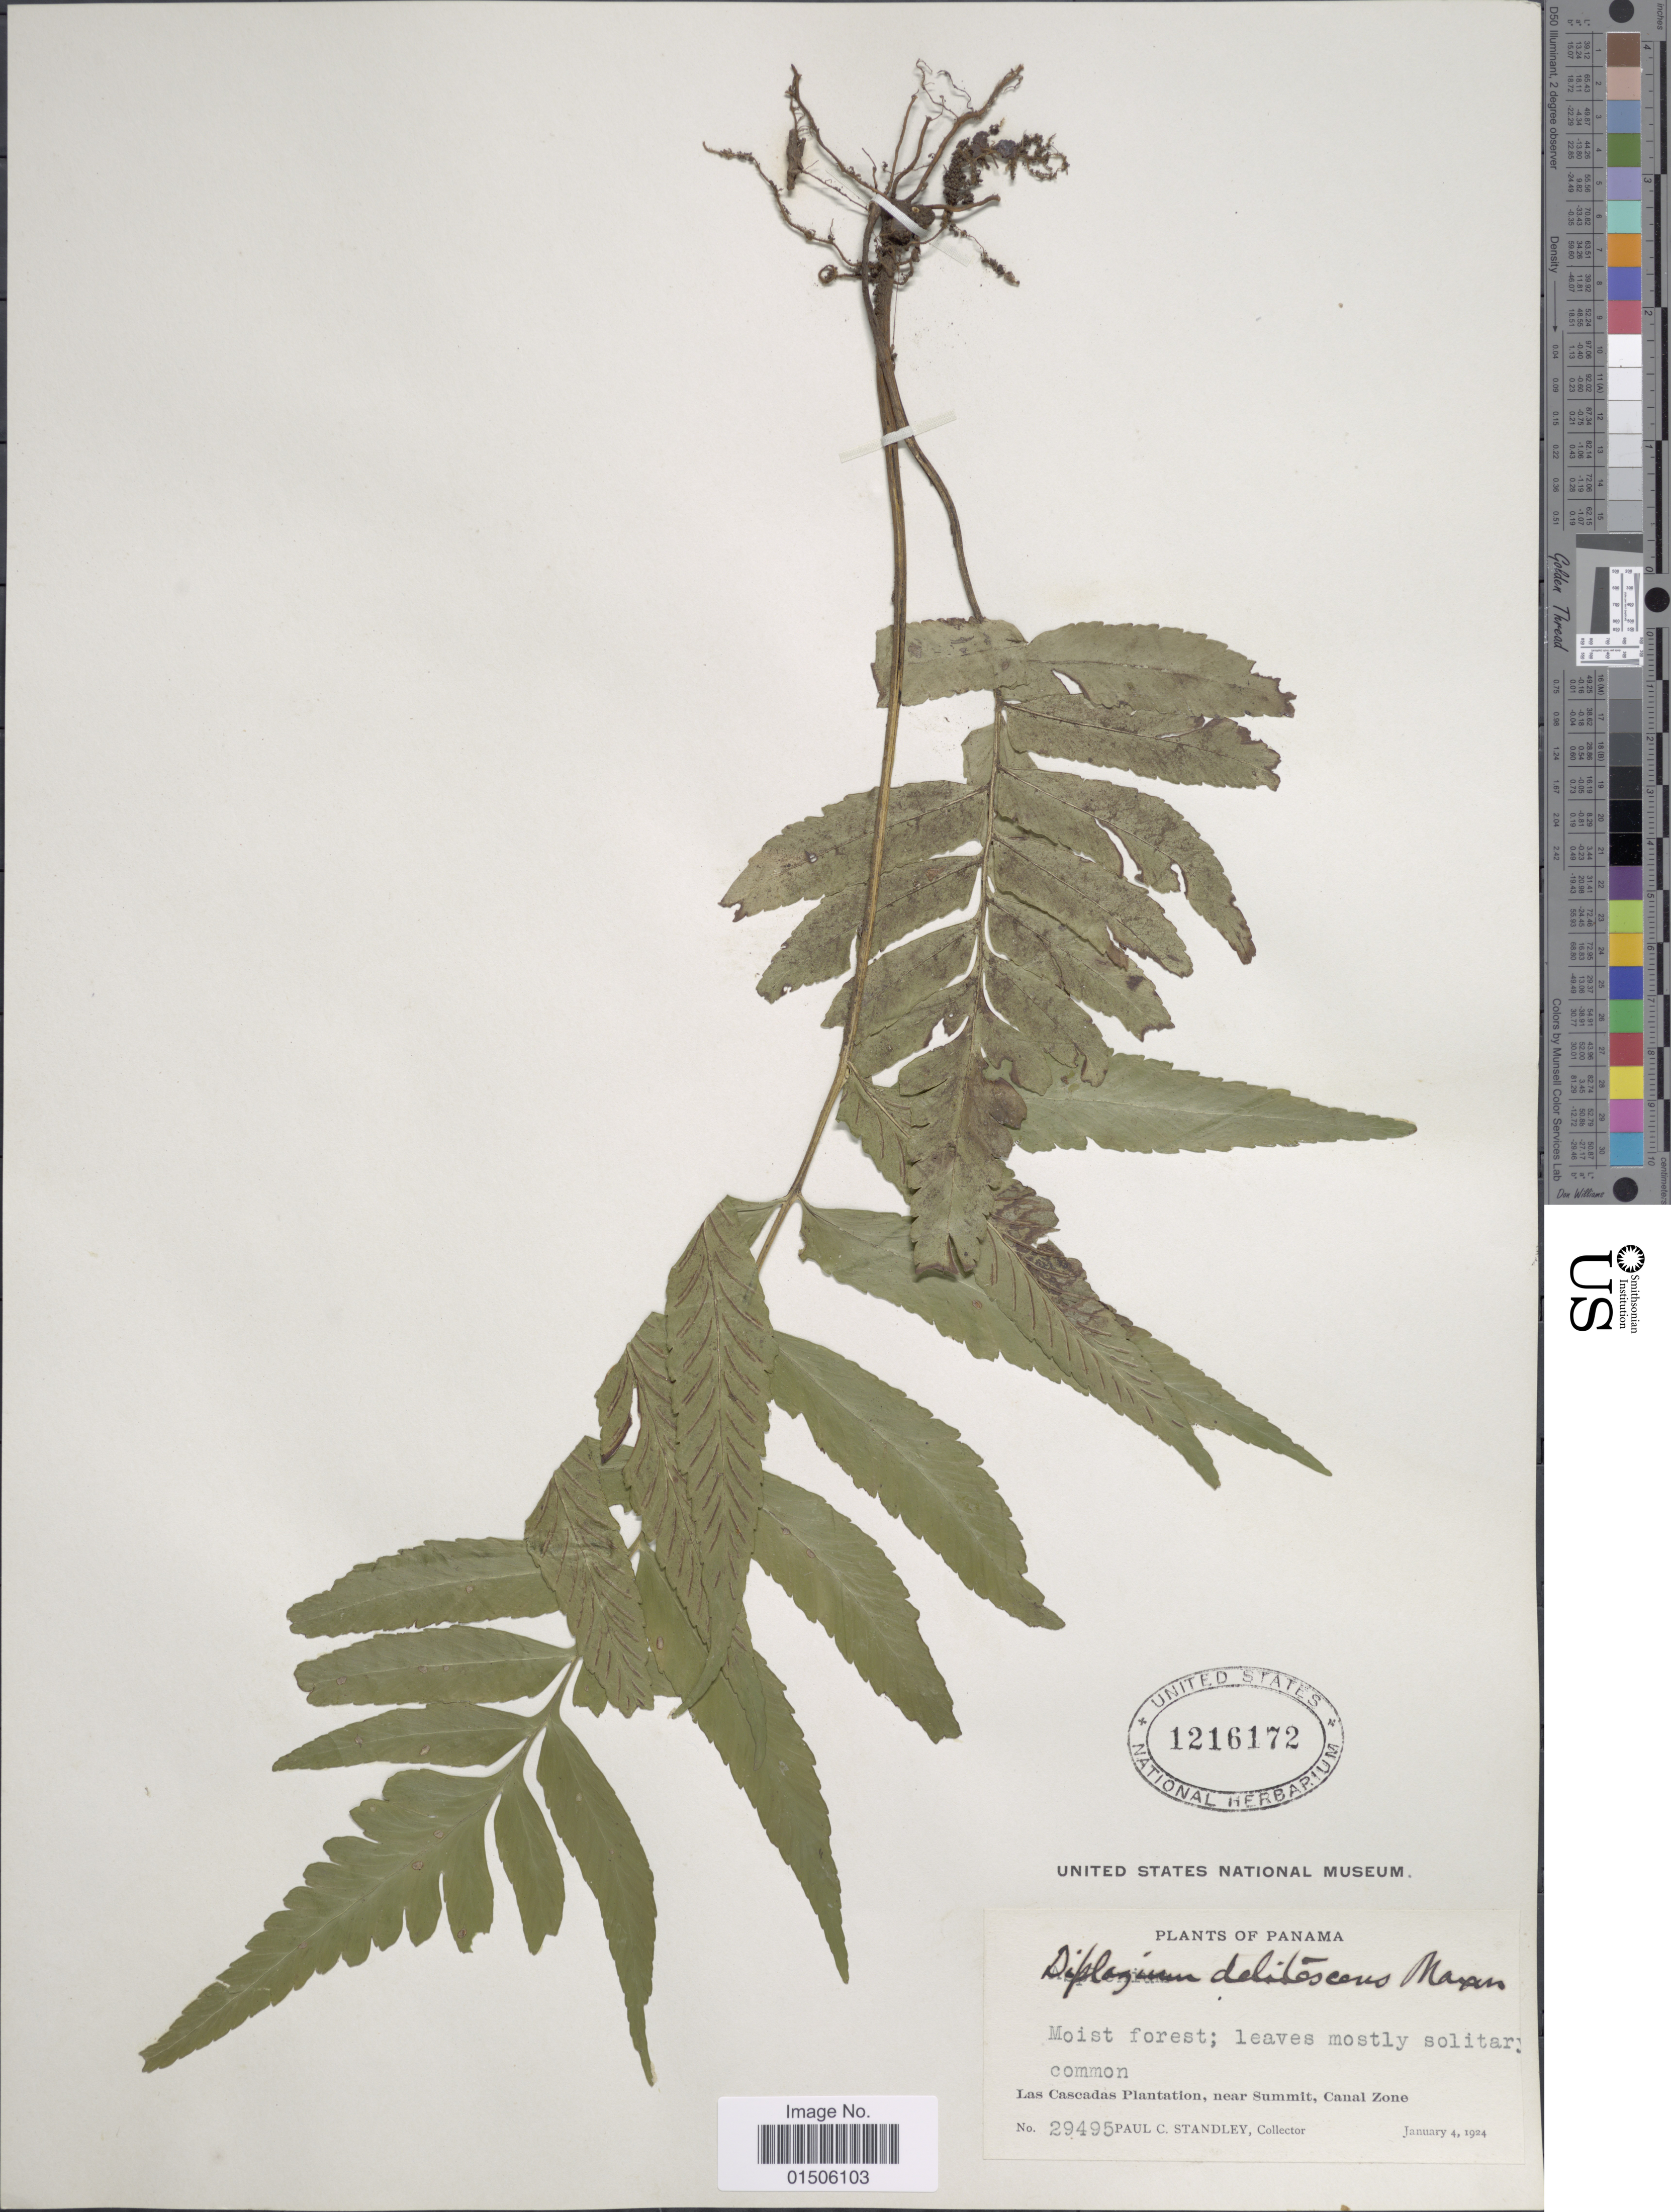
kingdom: Plantae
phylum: Tracheophyta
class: Polypodiopsida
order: Polypodiales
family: Aspleniaceae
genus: Asplenium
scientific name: Asplenium delitescens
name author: (Maxon) L.D. Gómez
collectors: P. C. Standley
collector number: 29495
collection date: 1924-01-04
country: Panama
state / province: Colón / Panamá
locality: Las Cascadas Plantation, near Summit, Canal Zone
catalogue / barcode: US 1216172